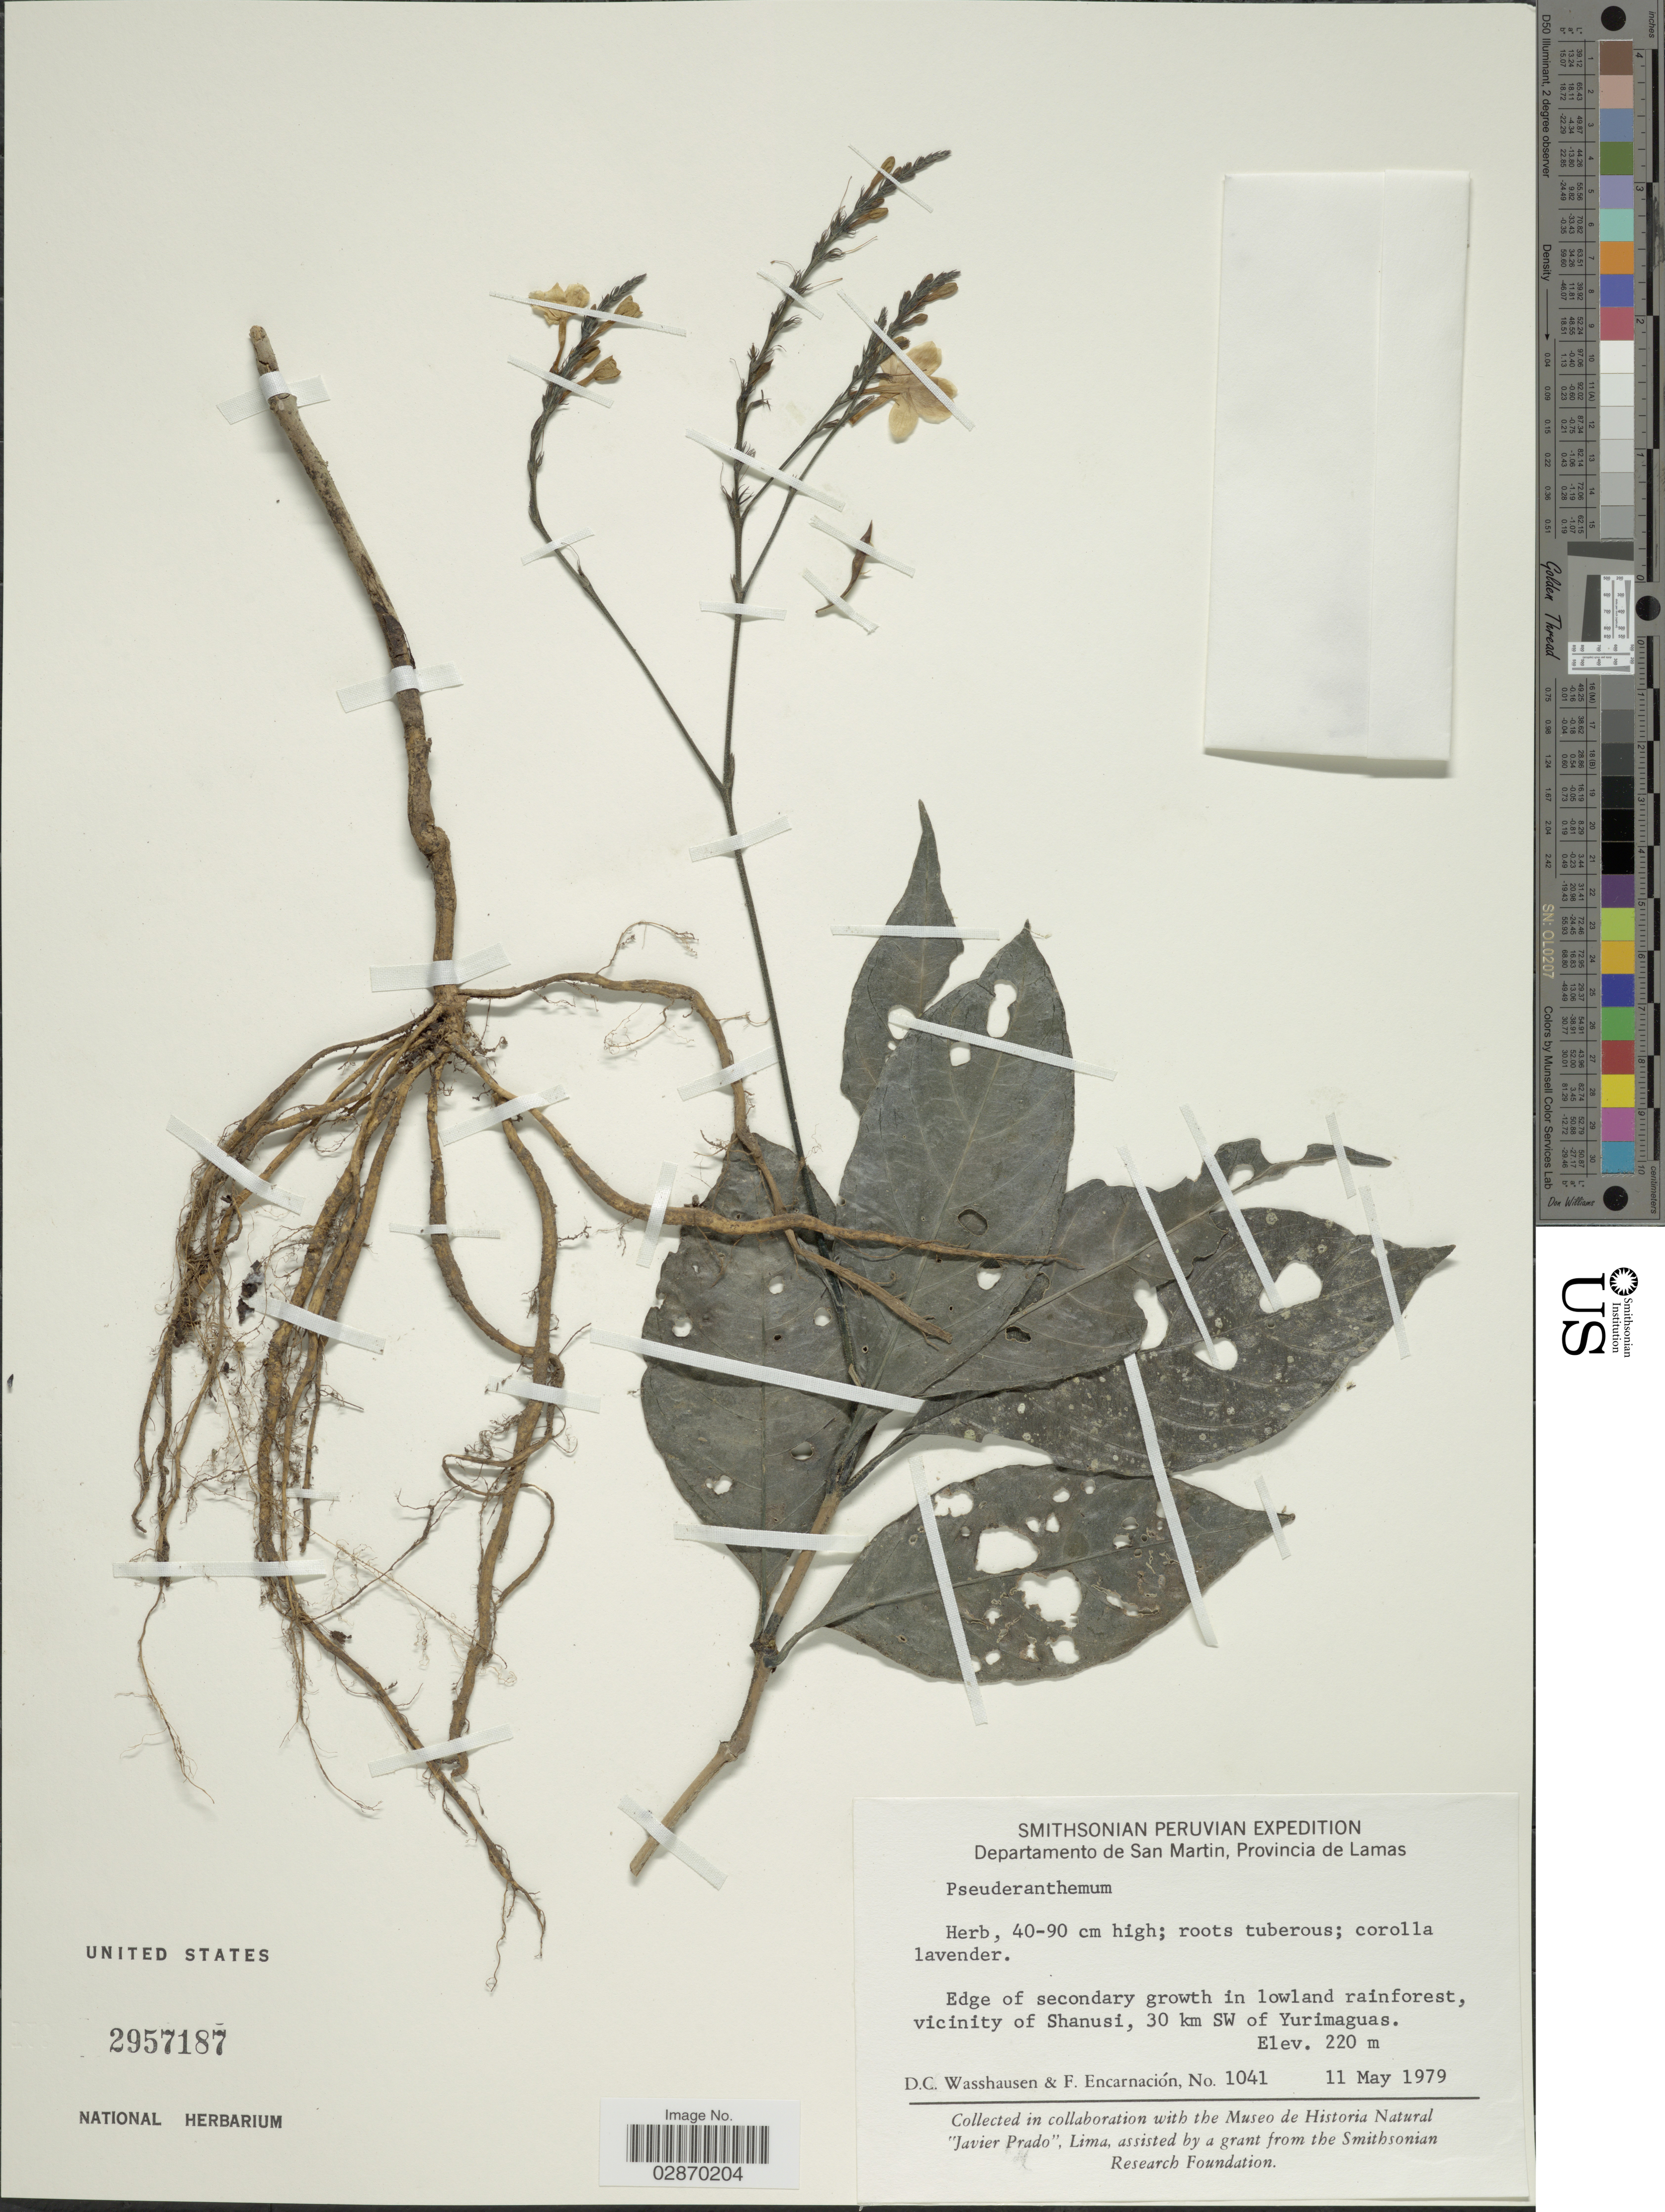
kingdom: Plantae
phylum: Tracheophyta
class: Magnoliopsida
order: Lamiales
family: Acanthaceae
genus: Pseuderanthemum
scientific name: Pseuderanthemum sp.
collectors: D. C. Wasshausen & F. Encarnación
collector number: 1041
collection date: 1979-05-11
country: Peru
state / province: San Martín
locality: Departamento de San Martin, Provincia de Lamas. Edge of secondary forest in lowland rainforest, vicinity of Shanusi, 30 km SW of Yurimaguas.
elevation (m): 220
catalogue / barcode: US 2957187